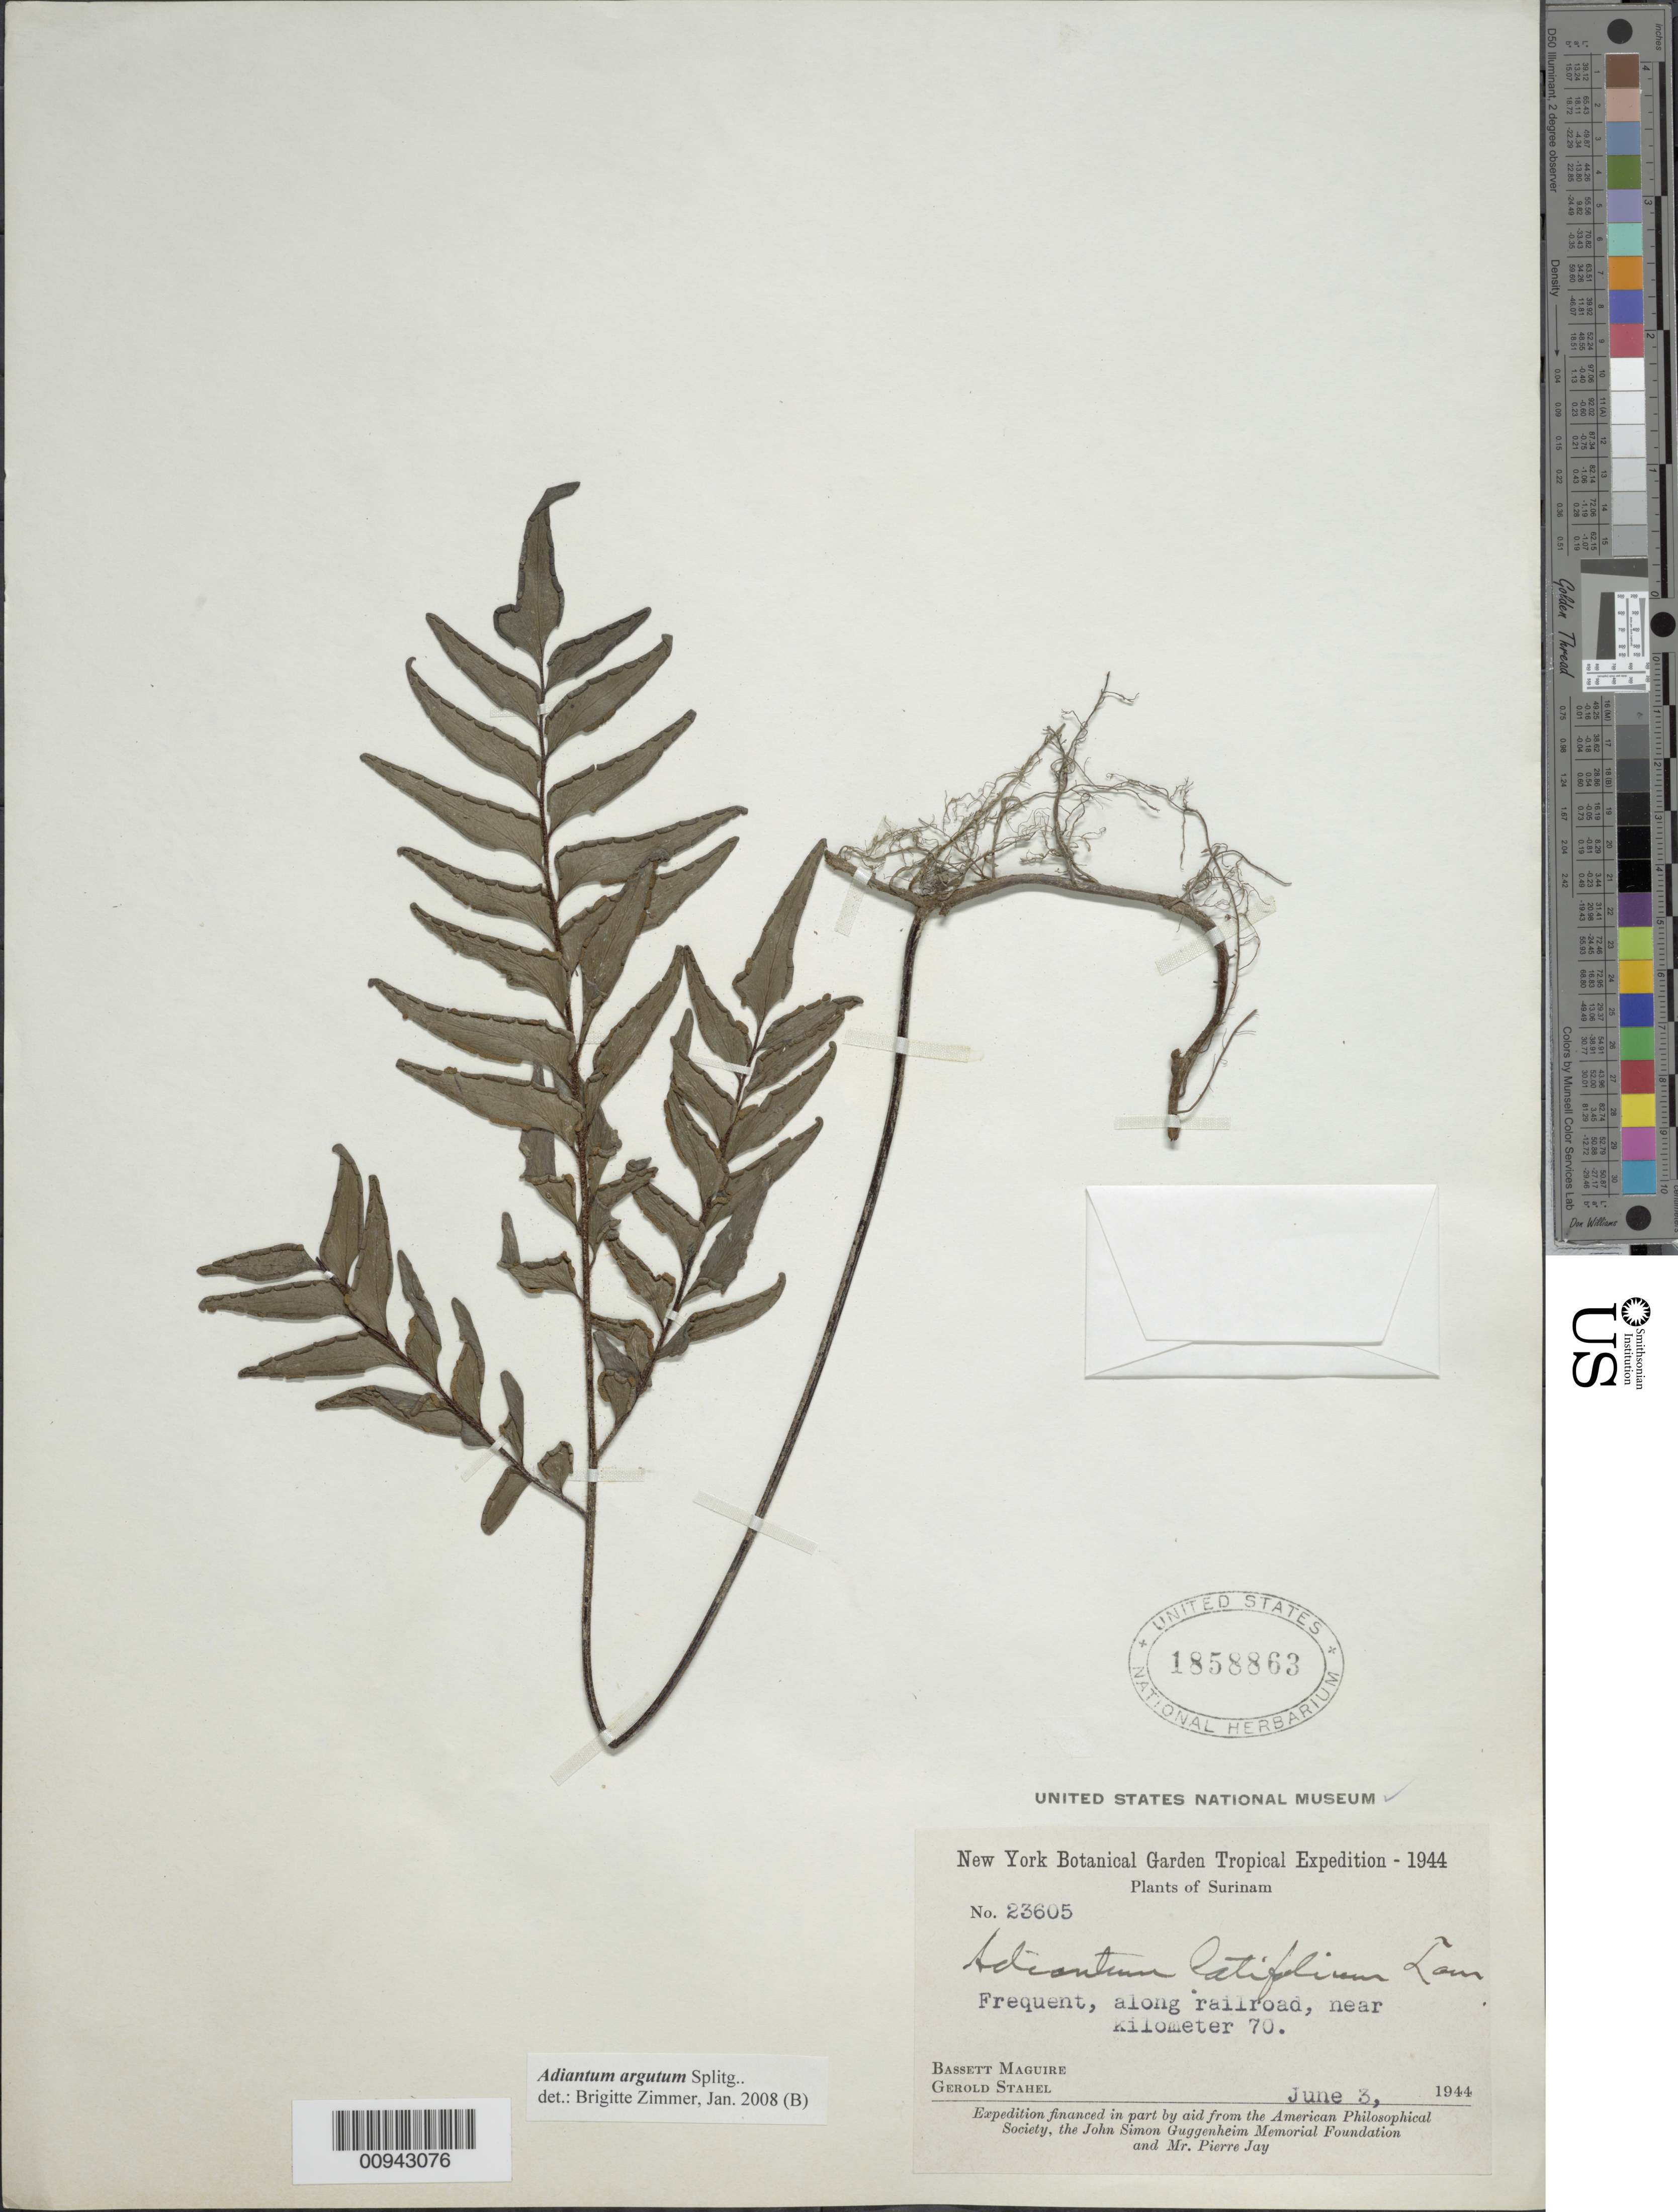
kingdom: Plantae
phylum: Tracheophyta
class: Polypodiopsida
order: Polypodiales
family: Pteridaceae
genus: Adiantum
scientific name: Adiantum argutum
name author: Splitg.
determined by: Zimmer, B.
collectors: B. Maguire & G. Stahel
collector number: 23605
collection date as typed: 3-Jun-44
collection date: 1944-06-03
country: Suriname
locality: Zanderij Is, Sectie O, km 70, along railroad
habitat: Along railroad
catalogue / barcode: US 1858863